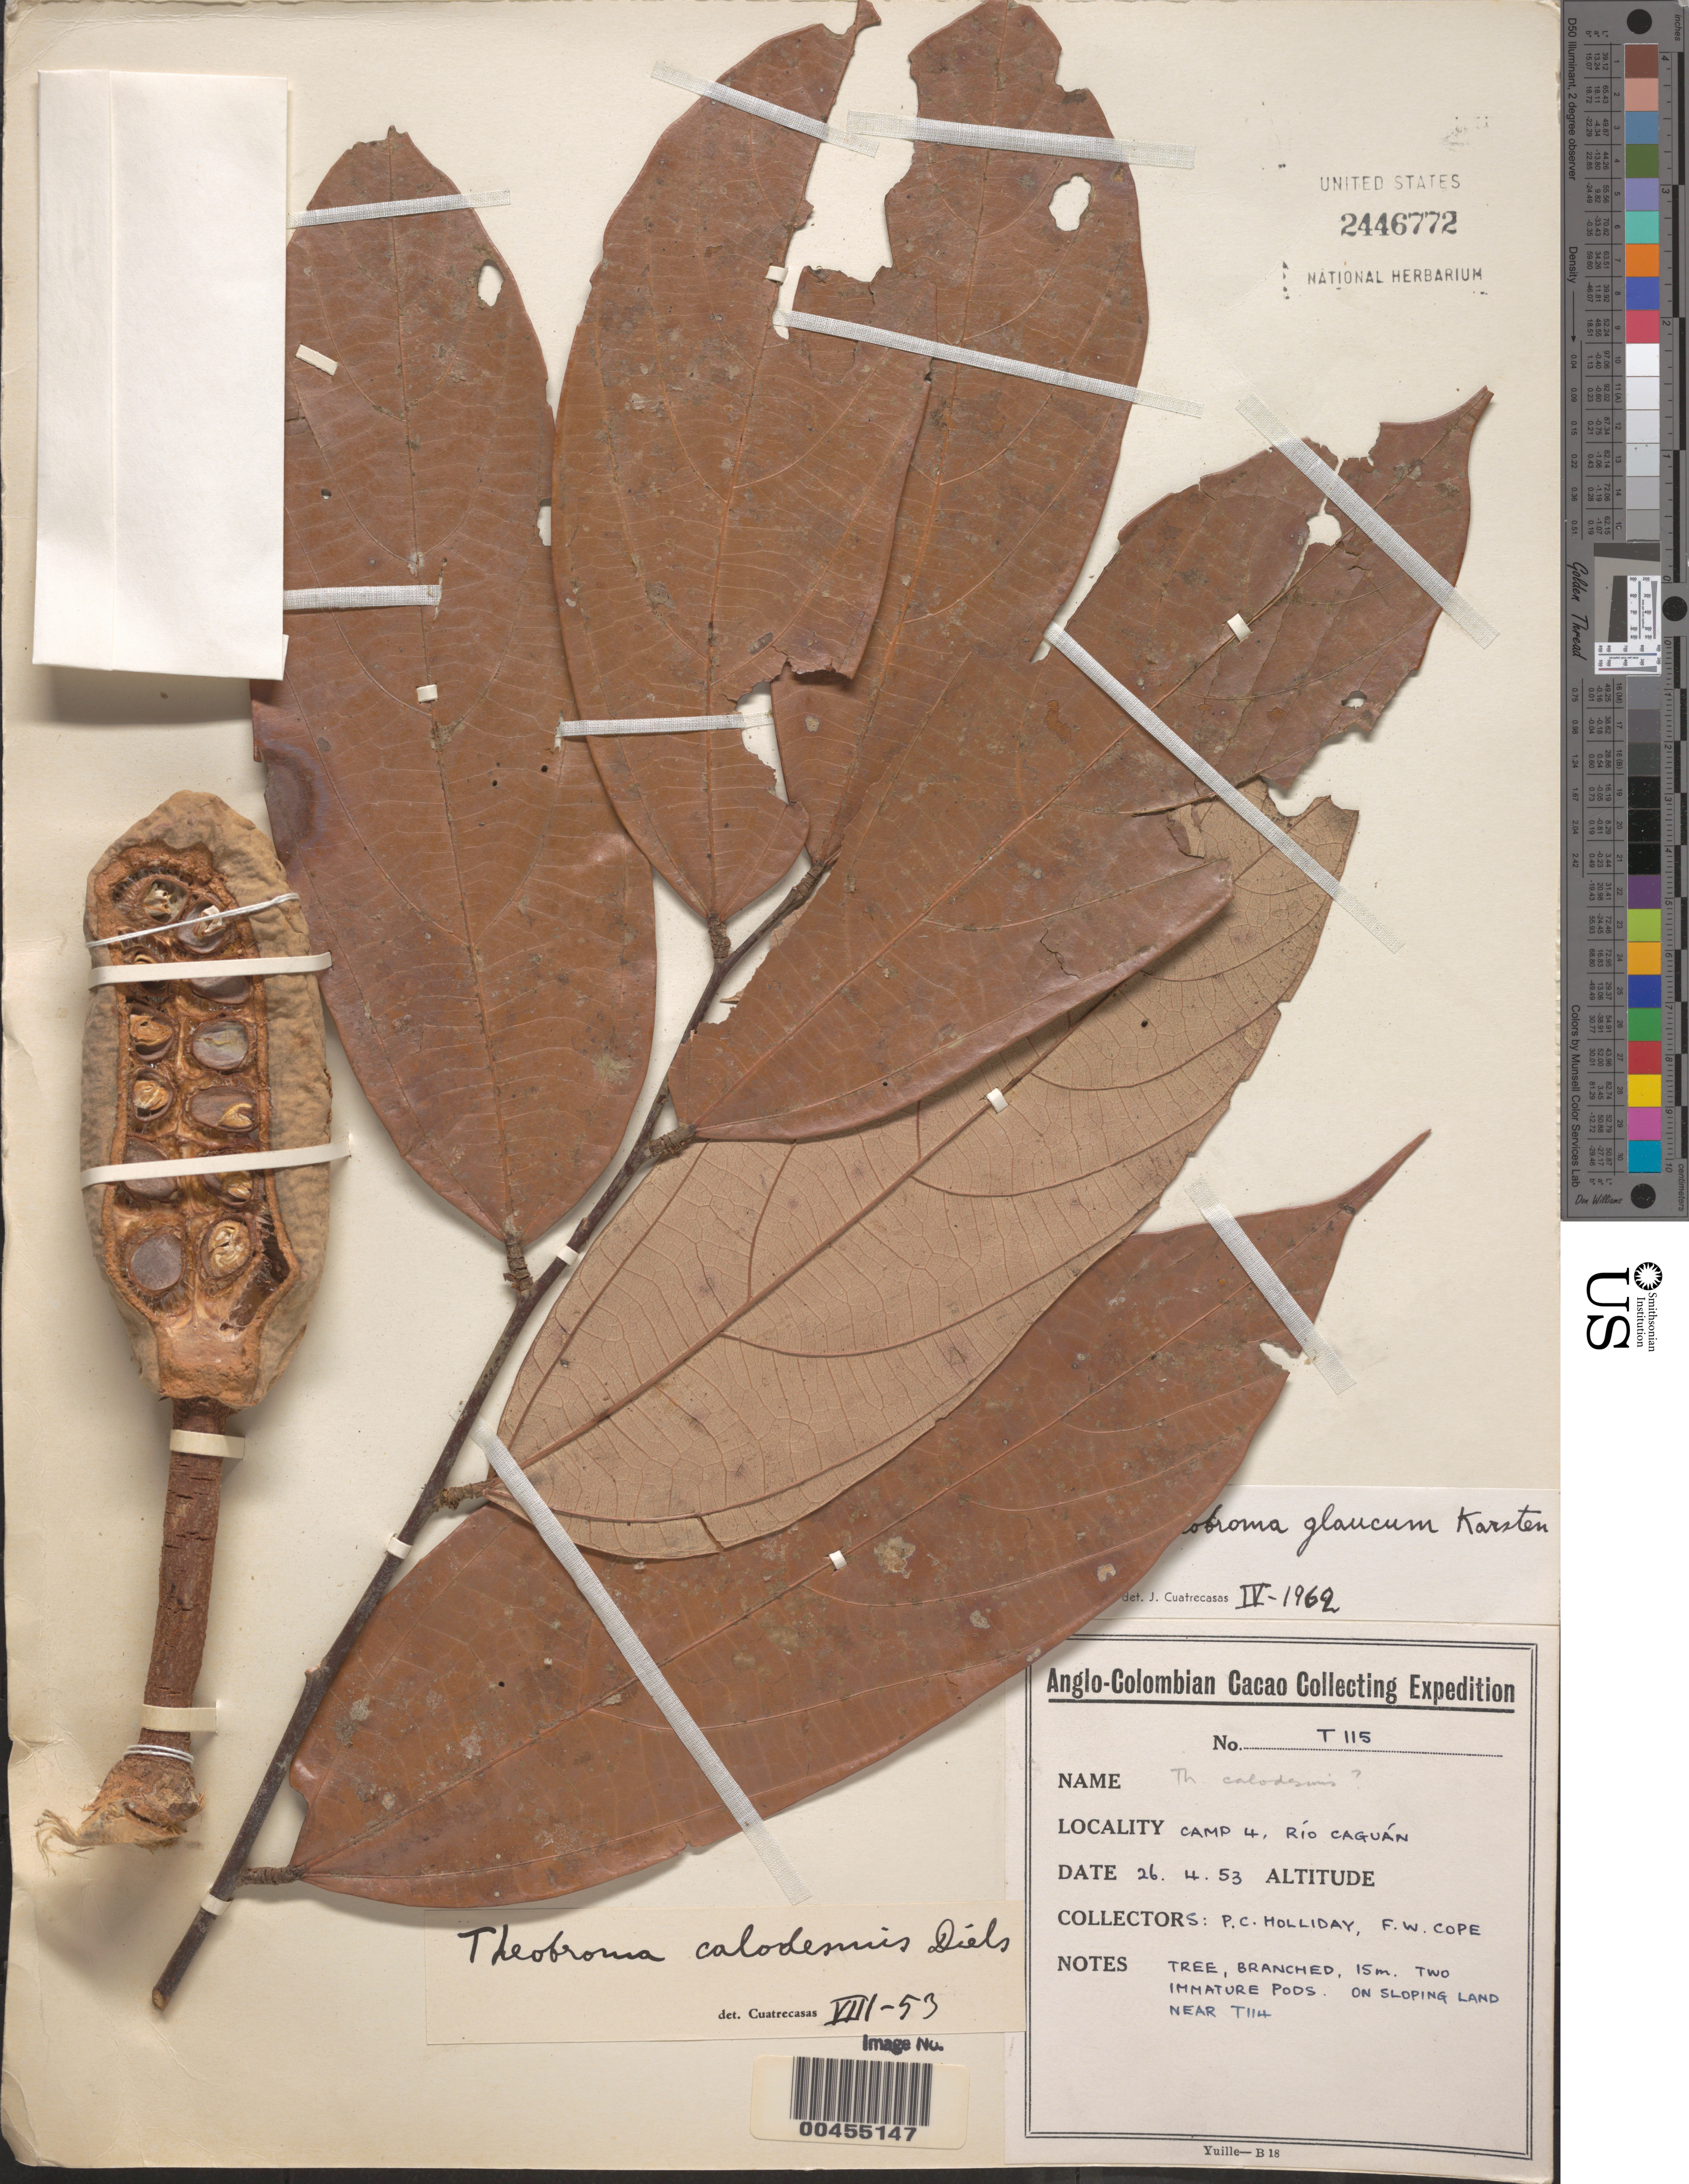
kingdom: Plantae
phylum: Tracheophyta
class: Magnoliopsida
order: Malvales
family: Malvaceae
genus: Theobroma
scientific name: Theobroma glaucum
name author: H. Karst.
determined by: Cuatrecasas, J.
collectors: P. C. Holliday & F. Cope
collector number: T115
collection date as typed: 26 Apr 1953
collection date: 1953-04-26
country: Colombia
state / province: Amazônas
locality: Camp 4, Río Caguán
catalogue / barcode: US 2446772